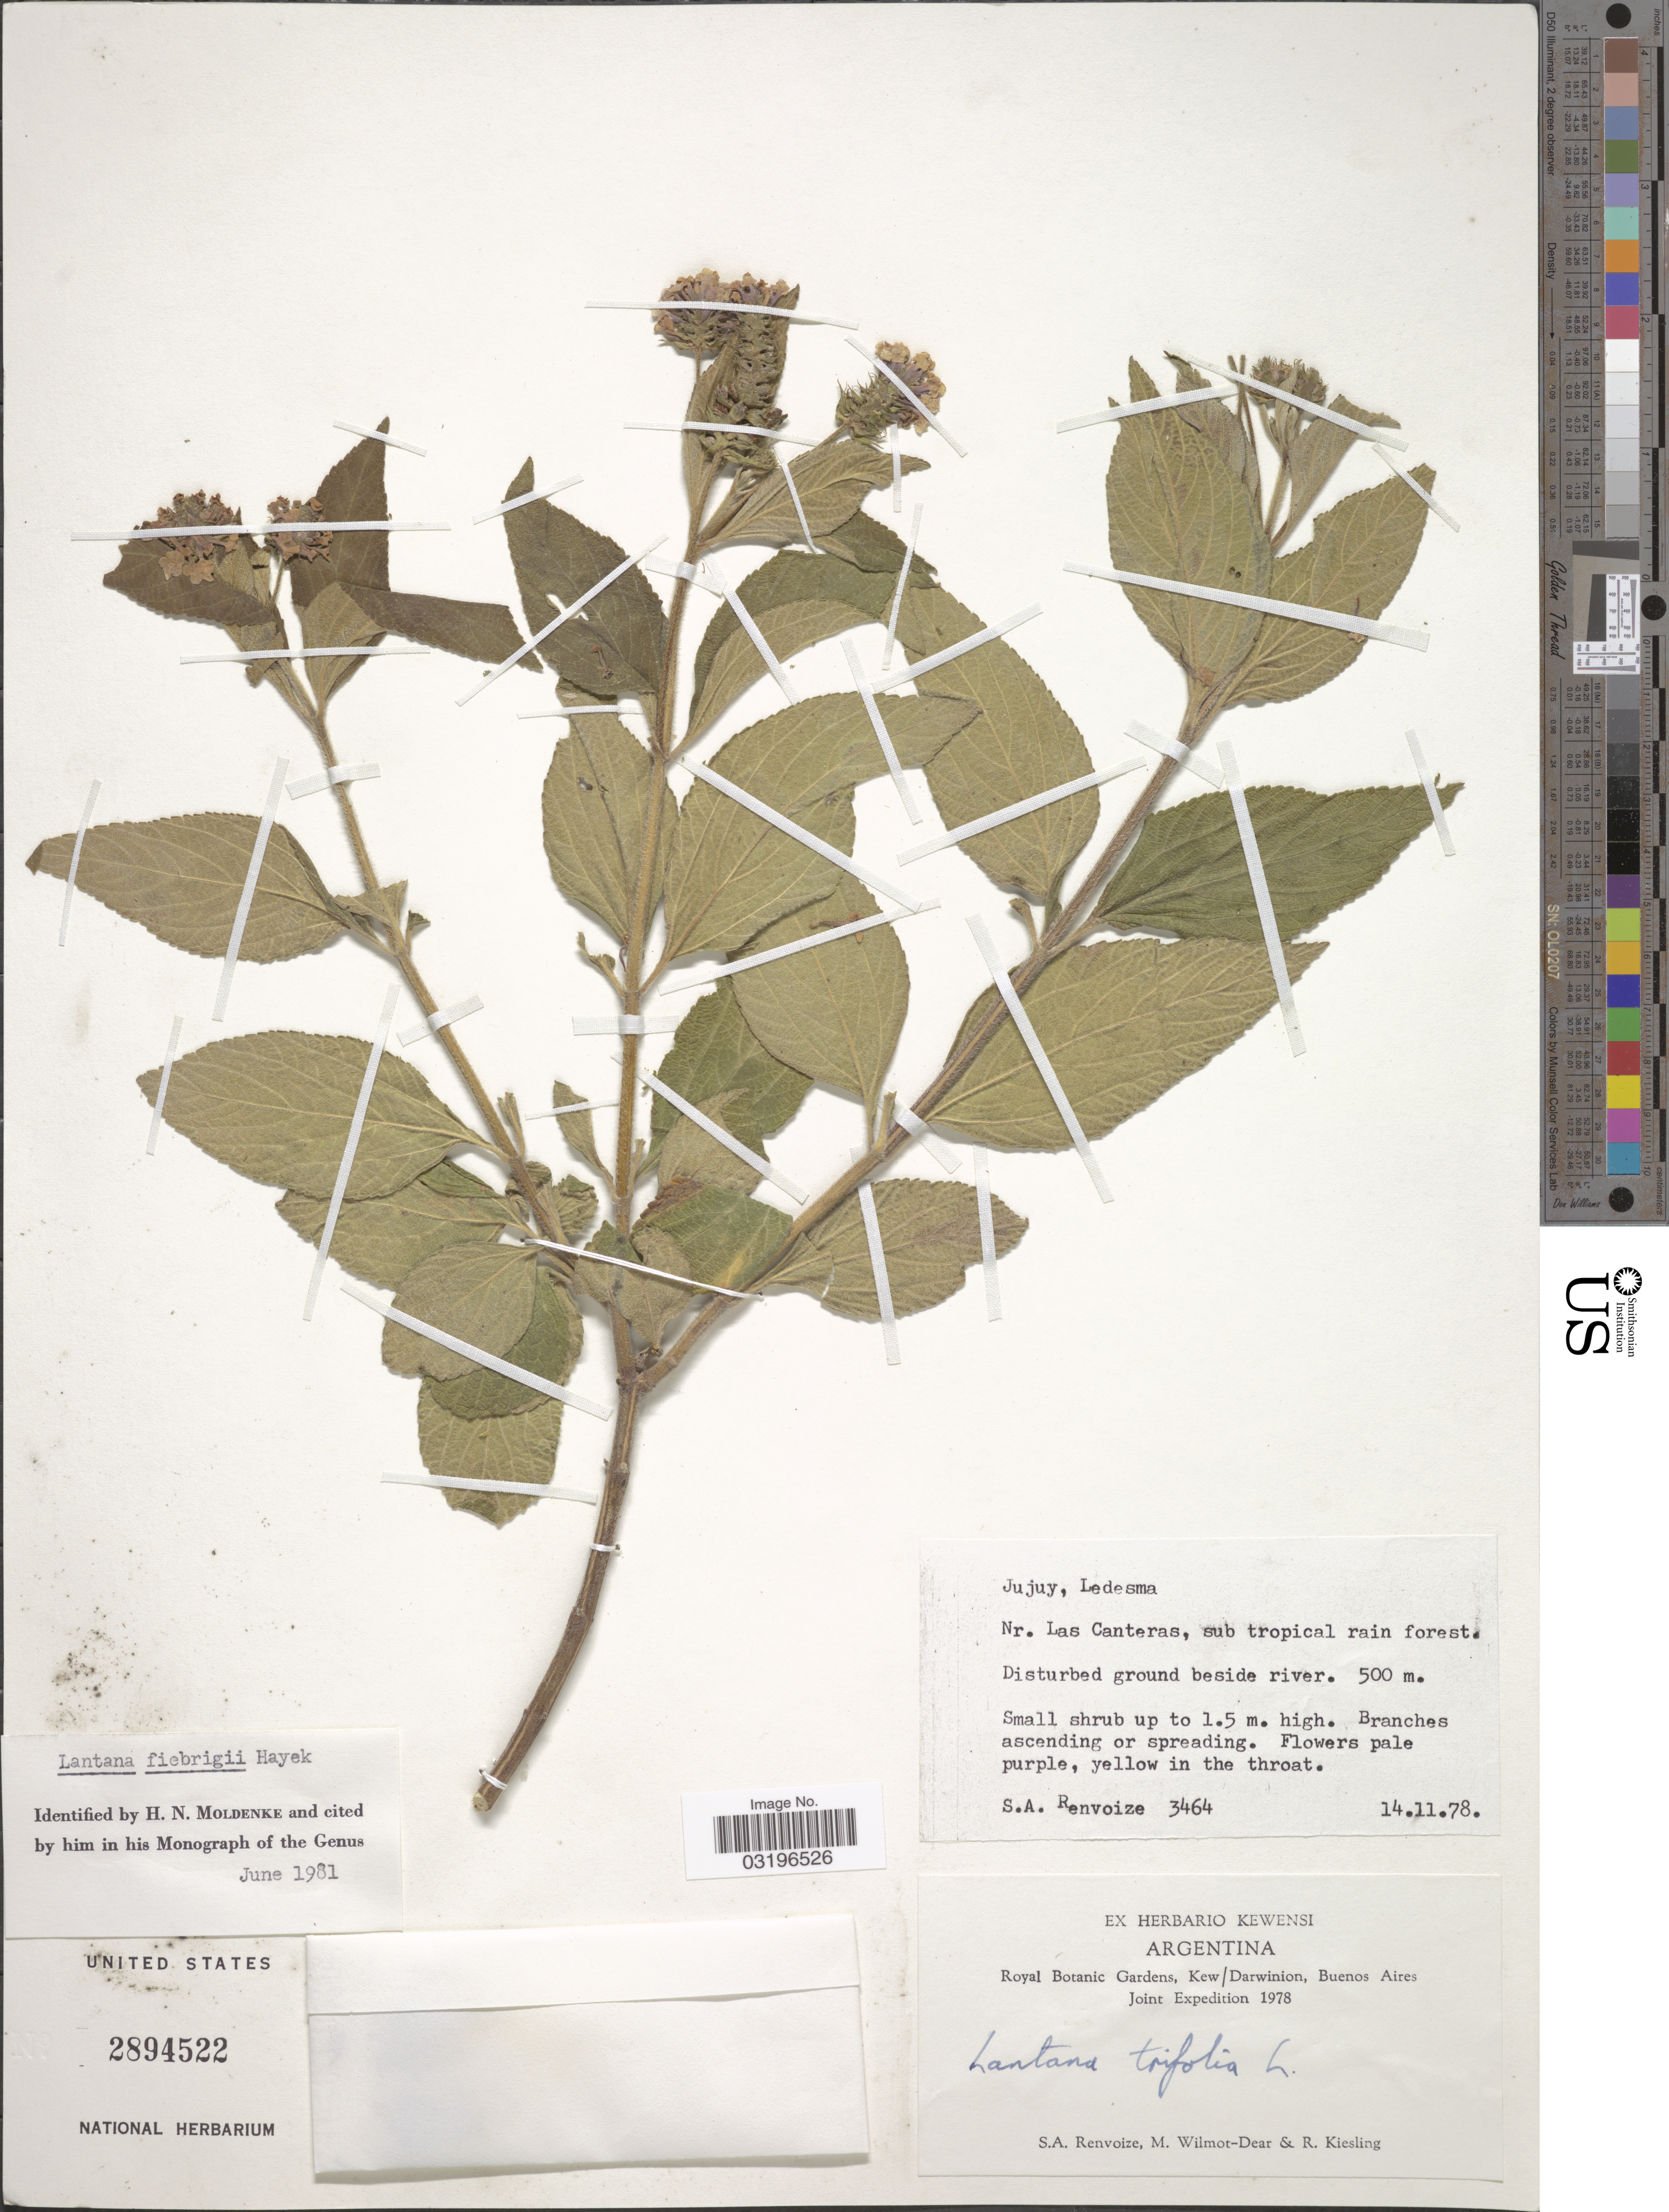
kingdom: Plantae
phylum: Tracheophyta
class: Magnoliopsida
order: Lamiales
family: Verbenaceae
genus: Lantana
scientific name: Lantana fiebrigii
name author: Hayek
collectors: S. A. Renvoize, M. Wilmot-Dear & R. Kiesling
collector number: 3464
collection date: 1978-11-14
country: Argentina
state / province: Buenos Aires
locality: Ledesma. Nr. Las Canteras, sub tropical rain forest.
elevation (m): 500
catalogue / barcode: US 2894522